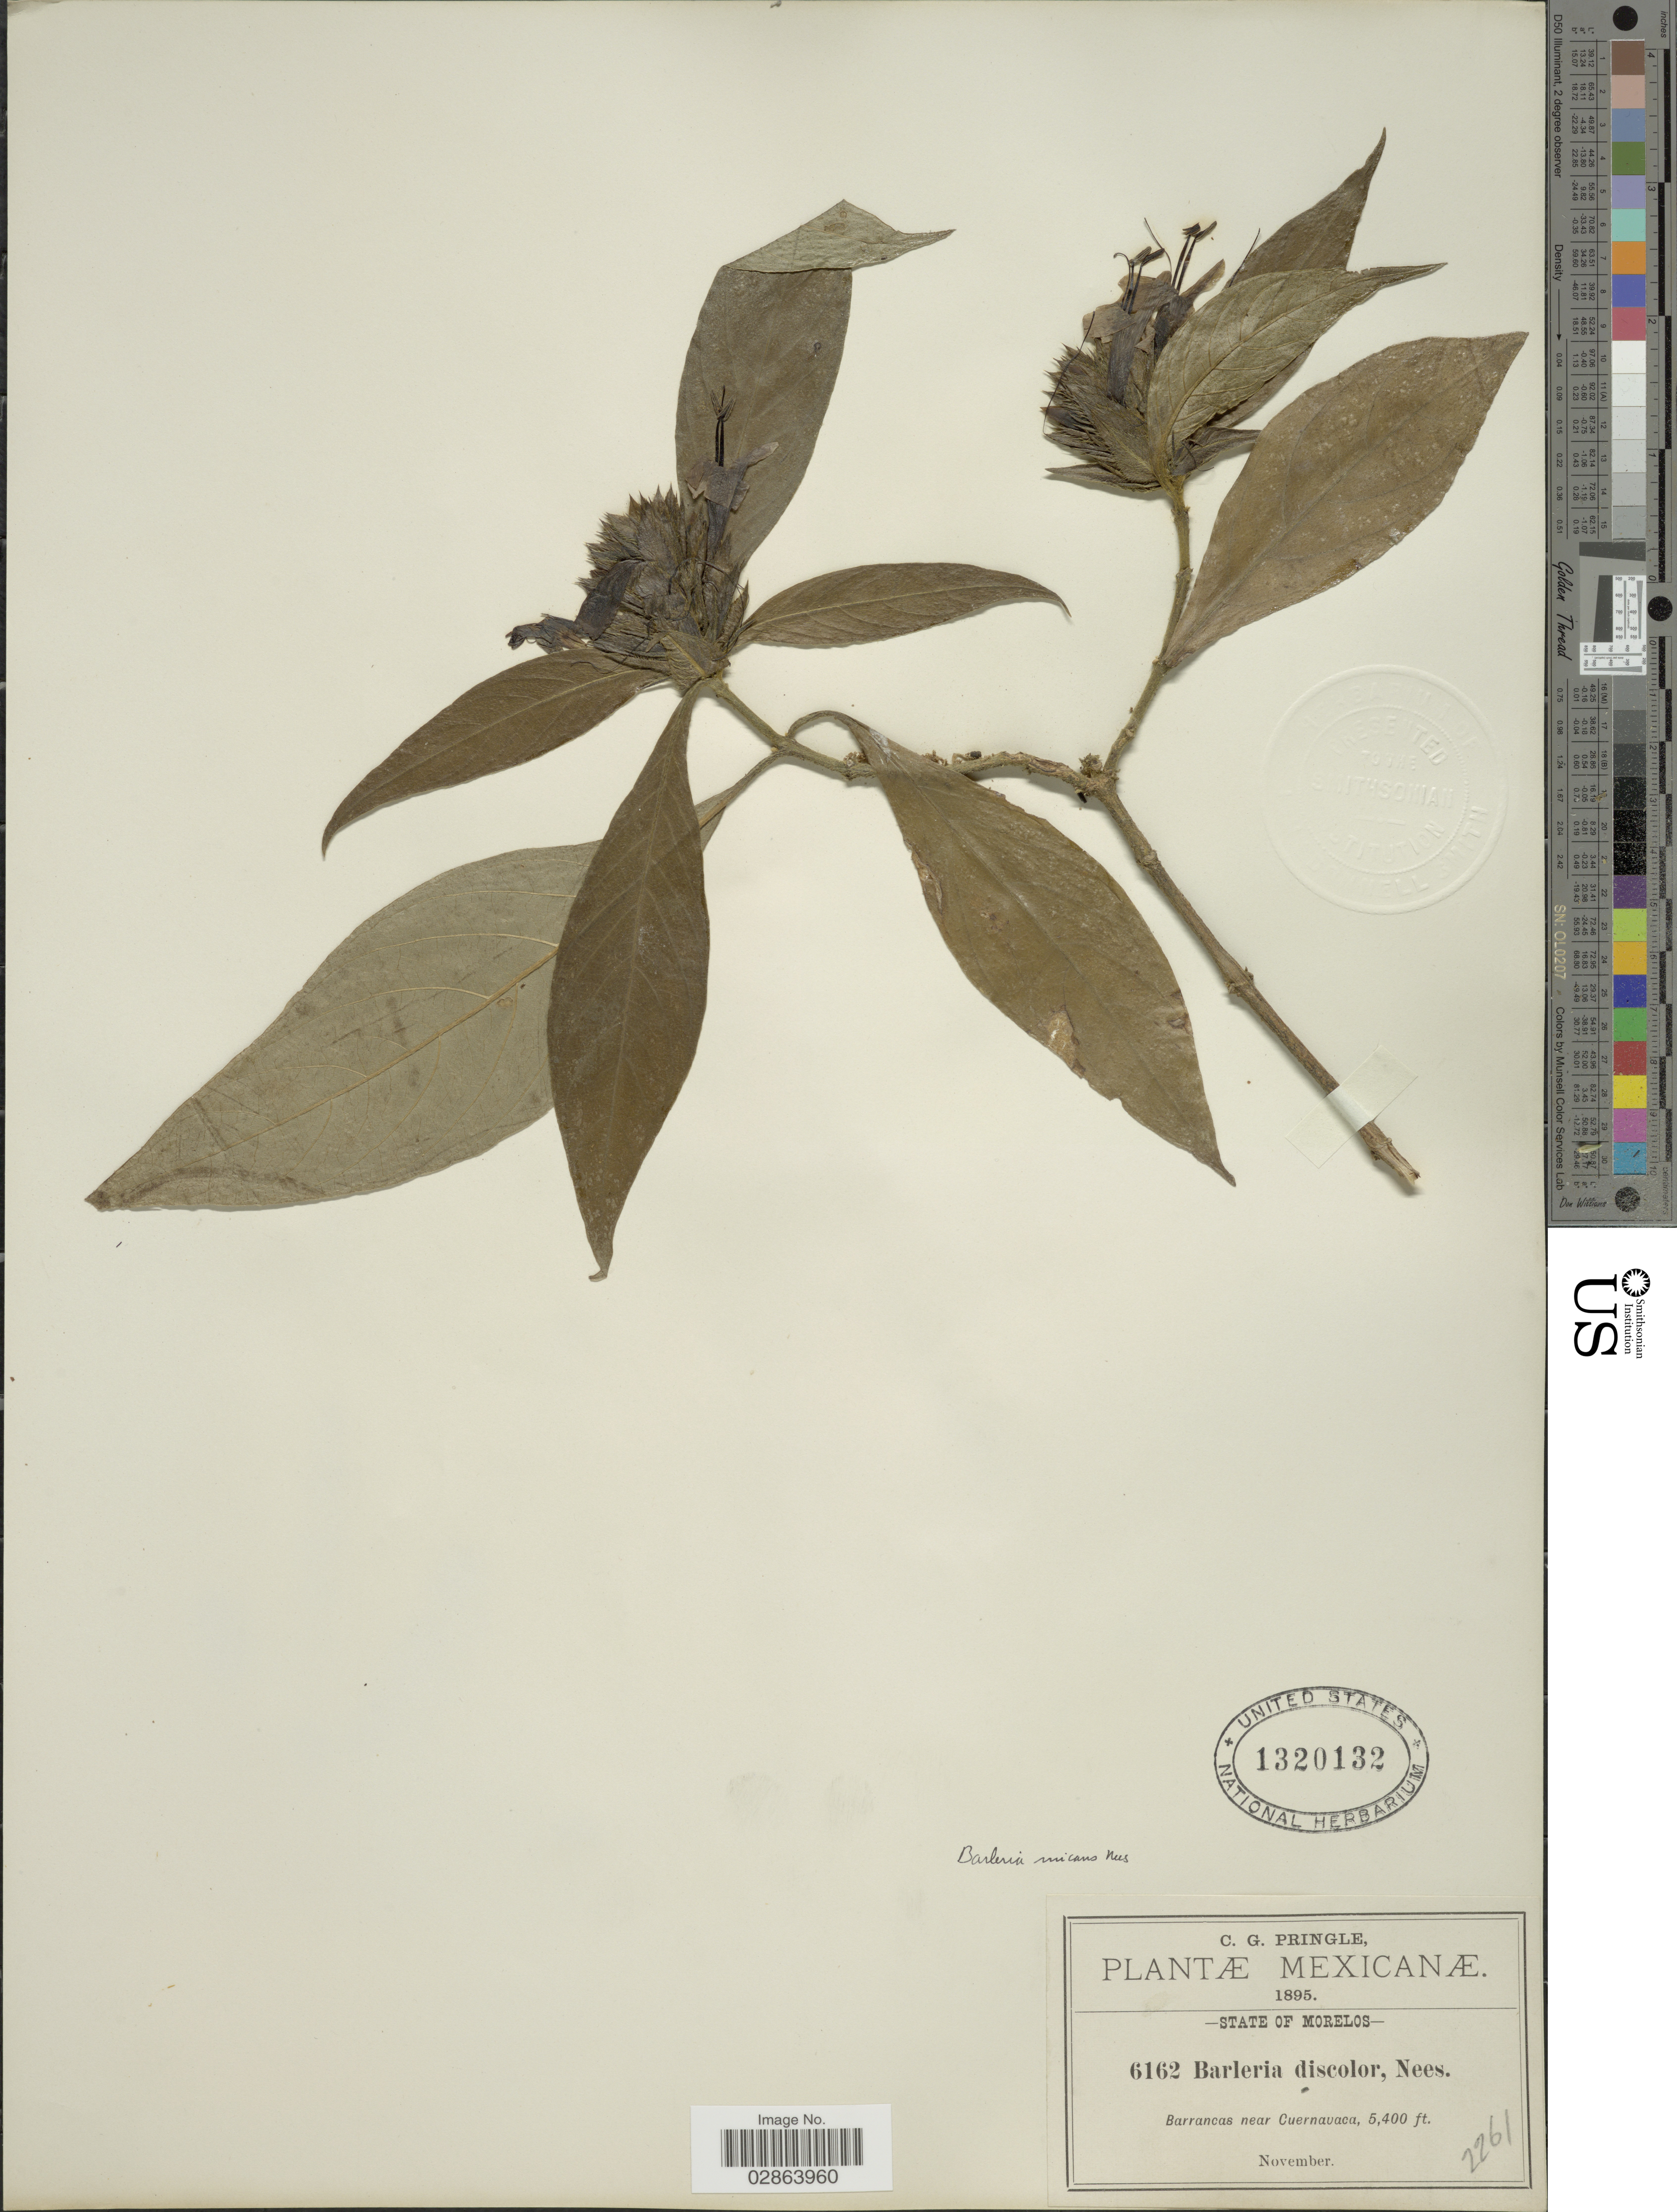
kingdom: Plantae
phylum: Tracheophyta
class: Magnoliopsida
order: Lamiales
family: Acanthaceae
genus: Barleria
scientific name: Barleria oenotheroides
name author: Dum. Cours.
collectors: C. G. Pringle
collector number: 6162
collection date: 1895-11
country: Mexico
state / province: Morelos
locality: State of Morelos, Barrancas near Cuernavaca.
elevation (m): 1646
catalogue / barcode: US 1320132